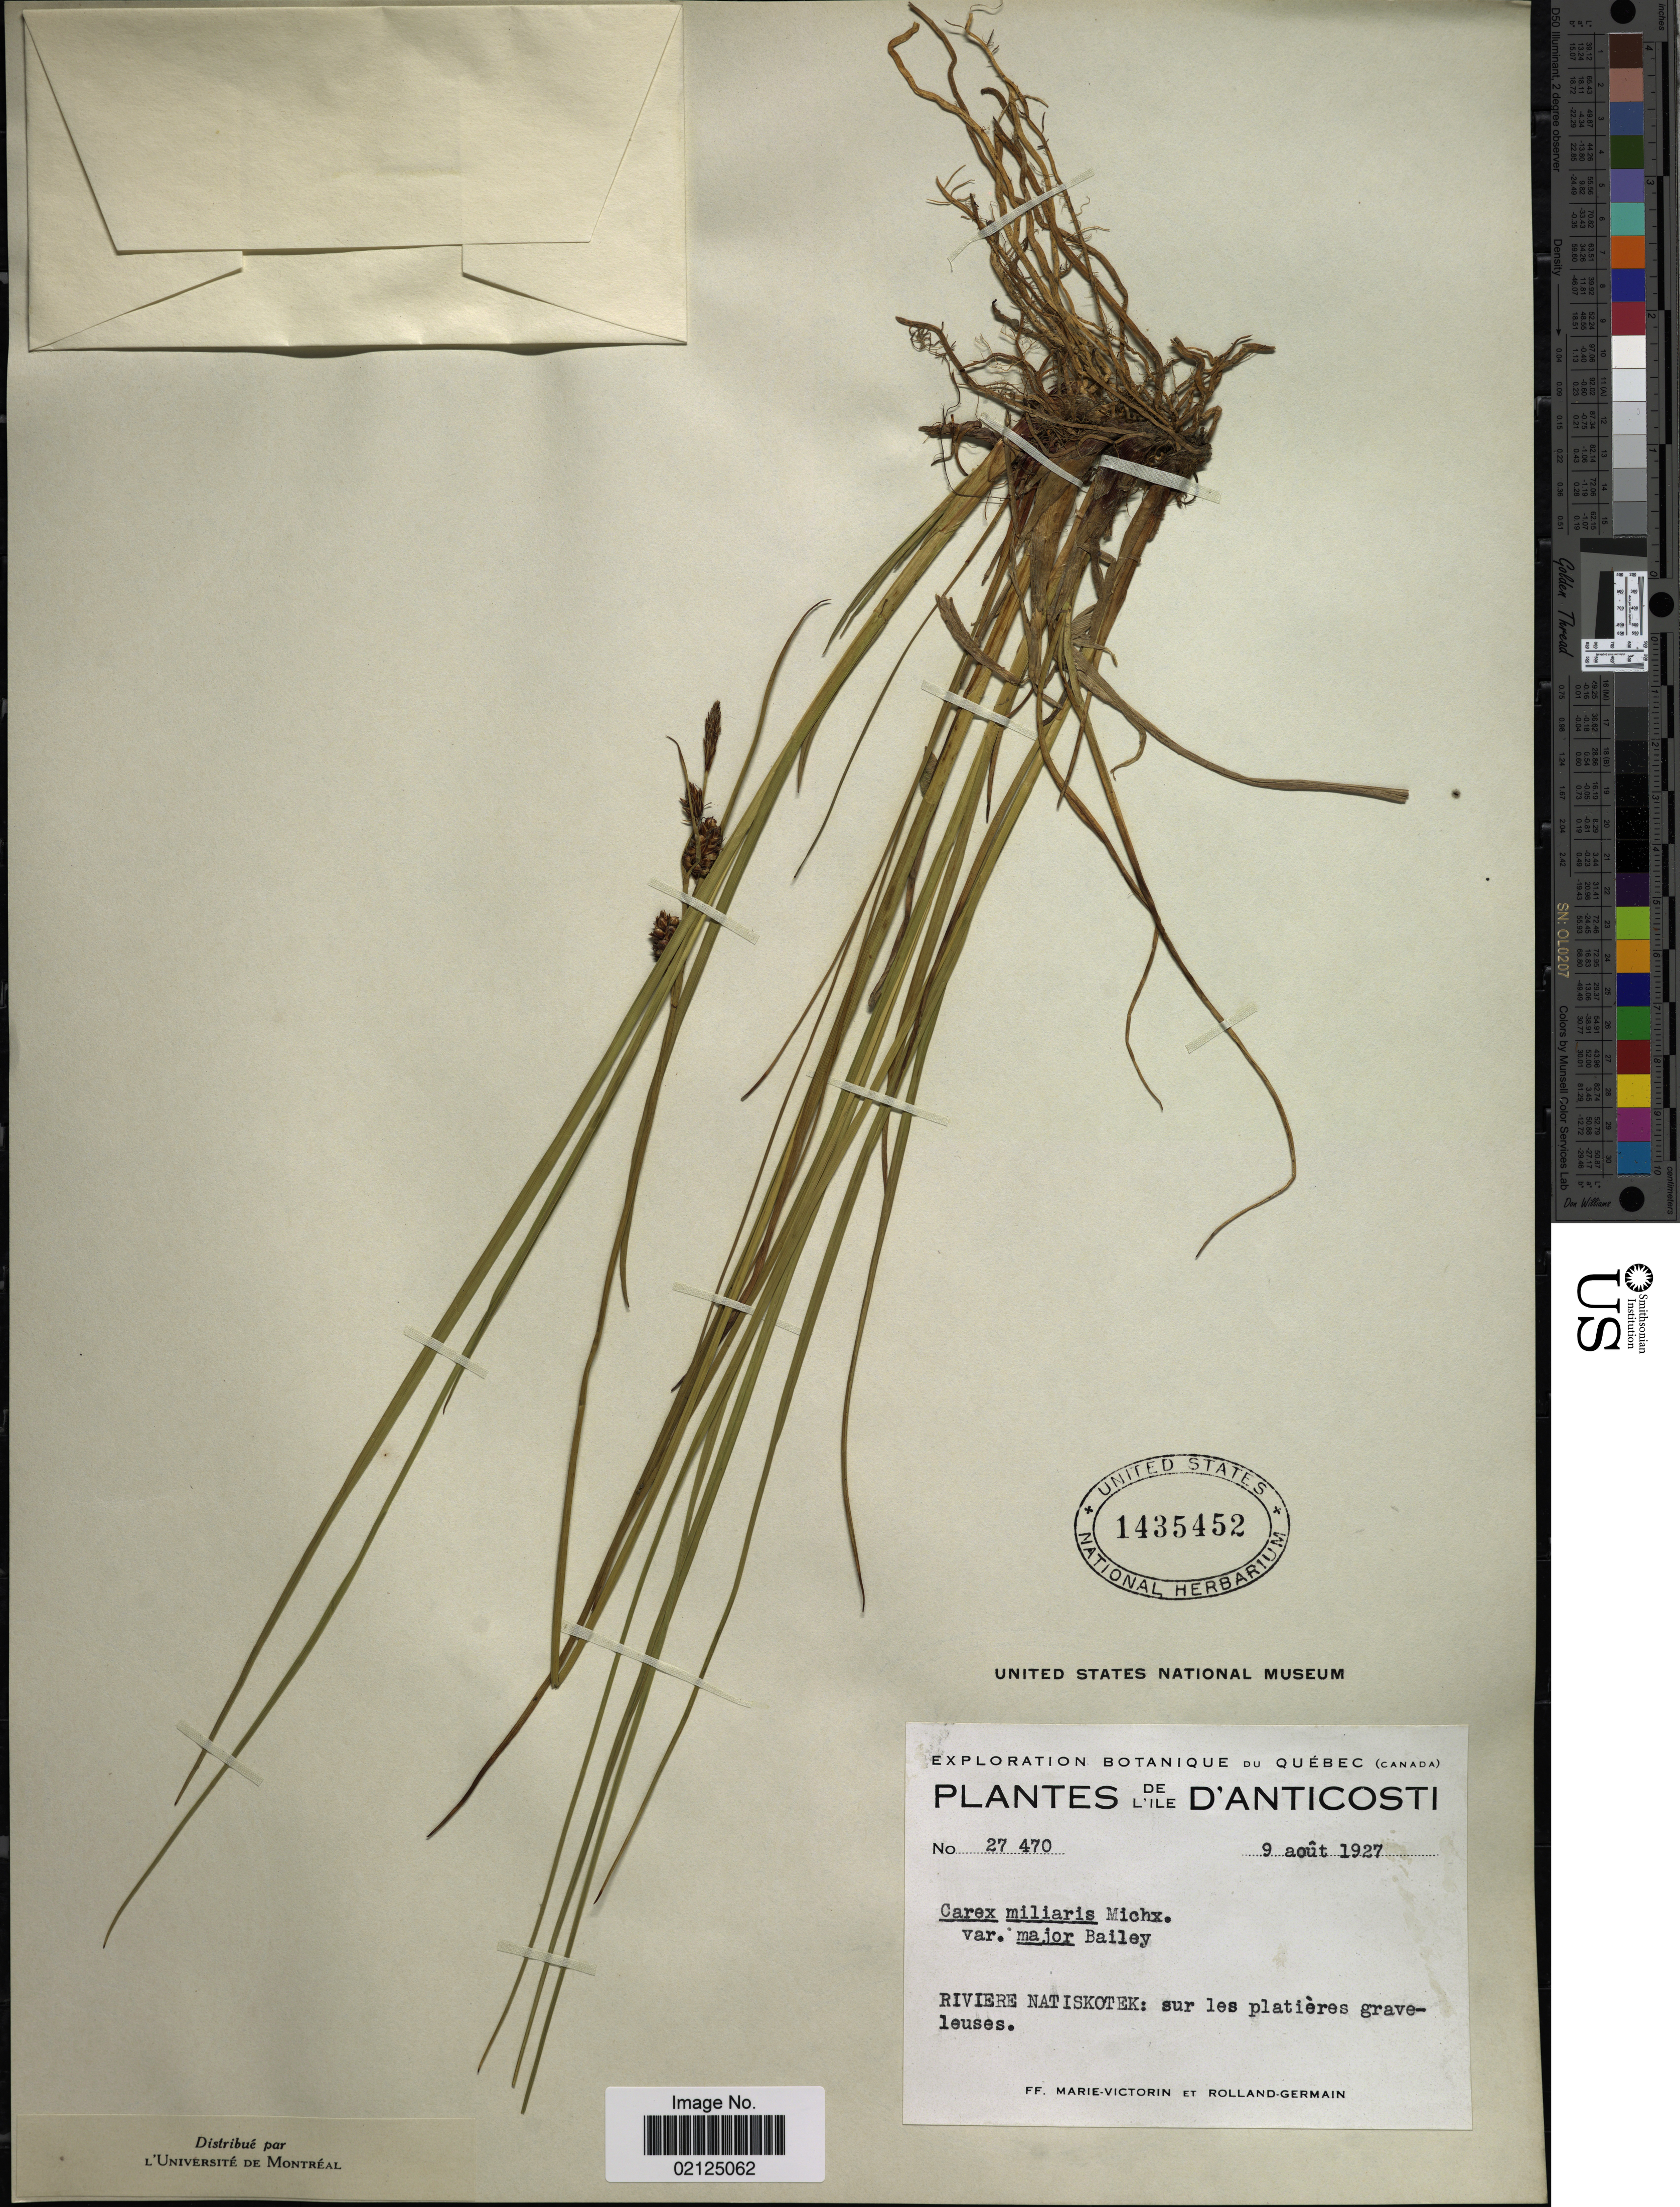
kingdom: Plantae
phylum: Tracheophyta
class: Liliopsida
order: Poales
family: Cyperaceae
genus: Carex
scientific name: Carex miliaris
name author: Michx.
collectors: F. Marie-Victorin & Rolland-Germain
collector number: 27470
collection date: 1927-08-09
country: Canada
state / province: Quebec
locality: De L'Ile D'Anticosti, Riviere Natiskotek: sur les platières graveleuses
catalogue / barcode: US 1435452